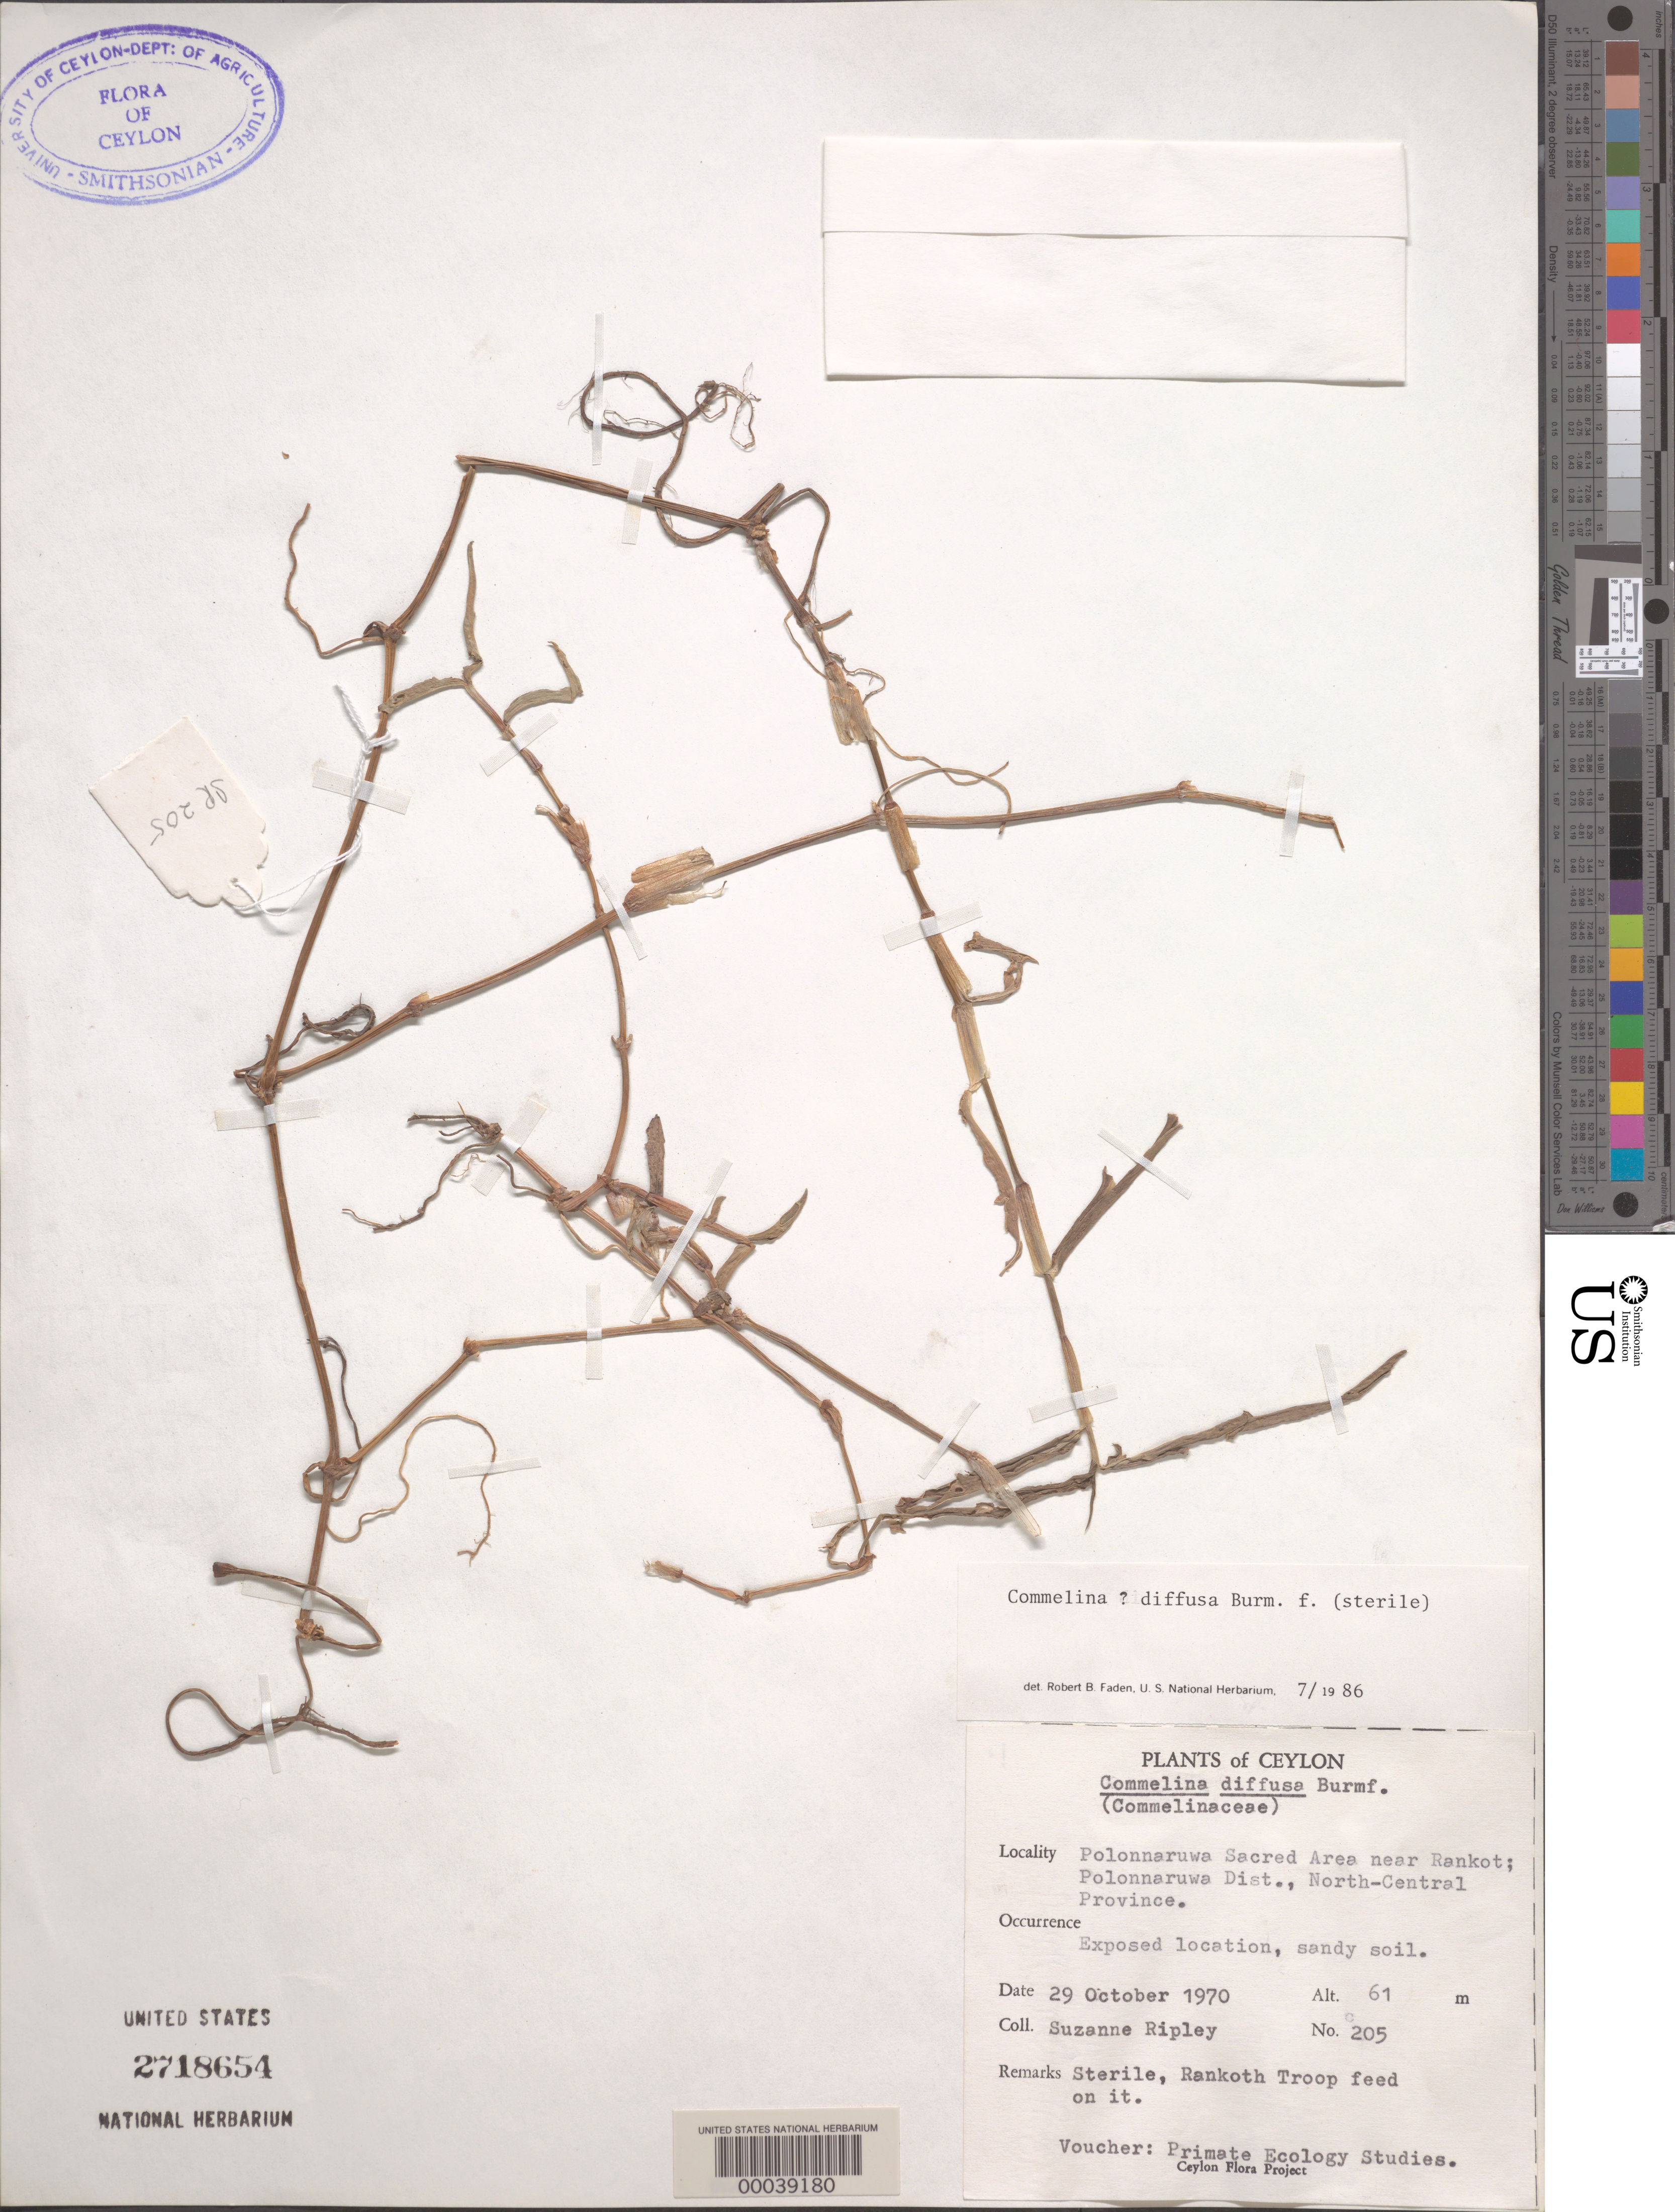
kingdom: Plantae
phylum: Tracheophyta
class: Liliopsida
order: Commelinales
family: Commelinaceae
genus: Commelina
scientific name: Commelina diffusa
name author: Burm. f.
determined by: Faden, Robert B., (US), Smithsonian Institution - National Museum of Natural History (UNITED STATES)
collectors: S. Ripley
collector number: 205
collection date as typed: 29 Oct 1970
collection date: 1970-10-29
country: Sri Lanka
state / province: North Central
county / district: Polonnaruwa Dist.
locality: Polonnaruwa sacred area near rankot dagoba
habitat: Sandy exposed area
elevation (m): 61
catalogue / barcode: US 2718654